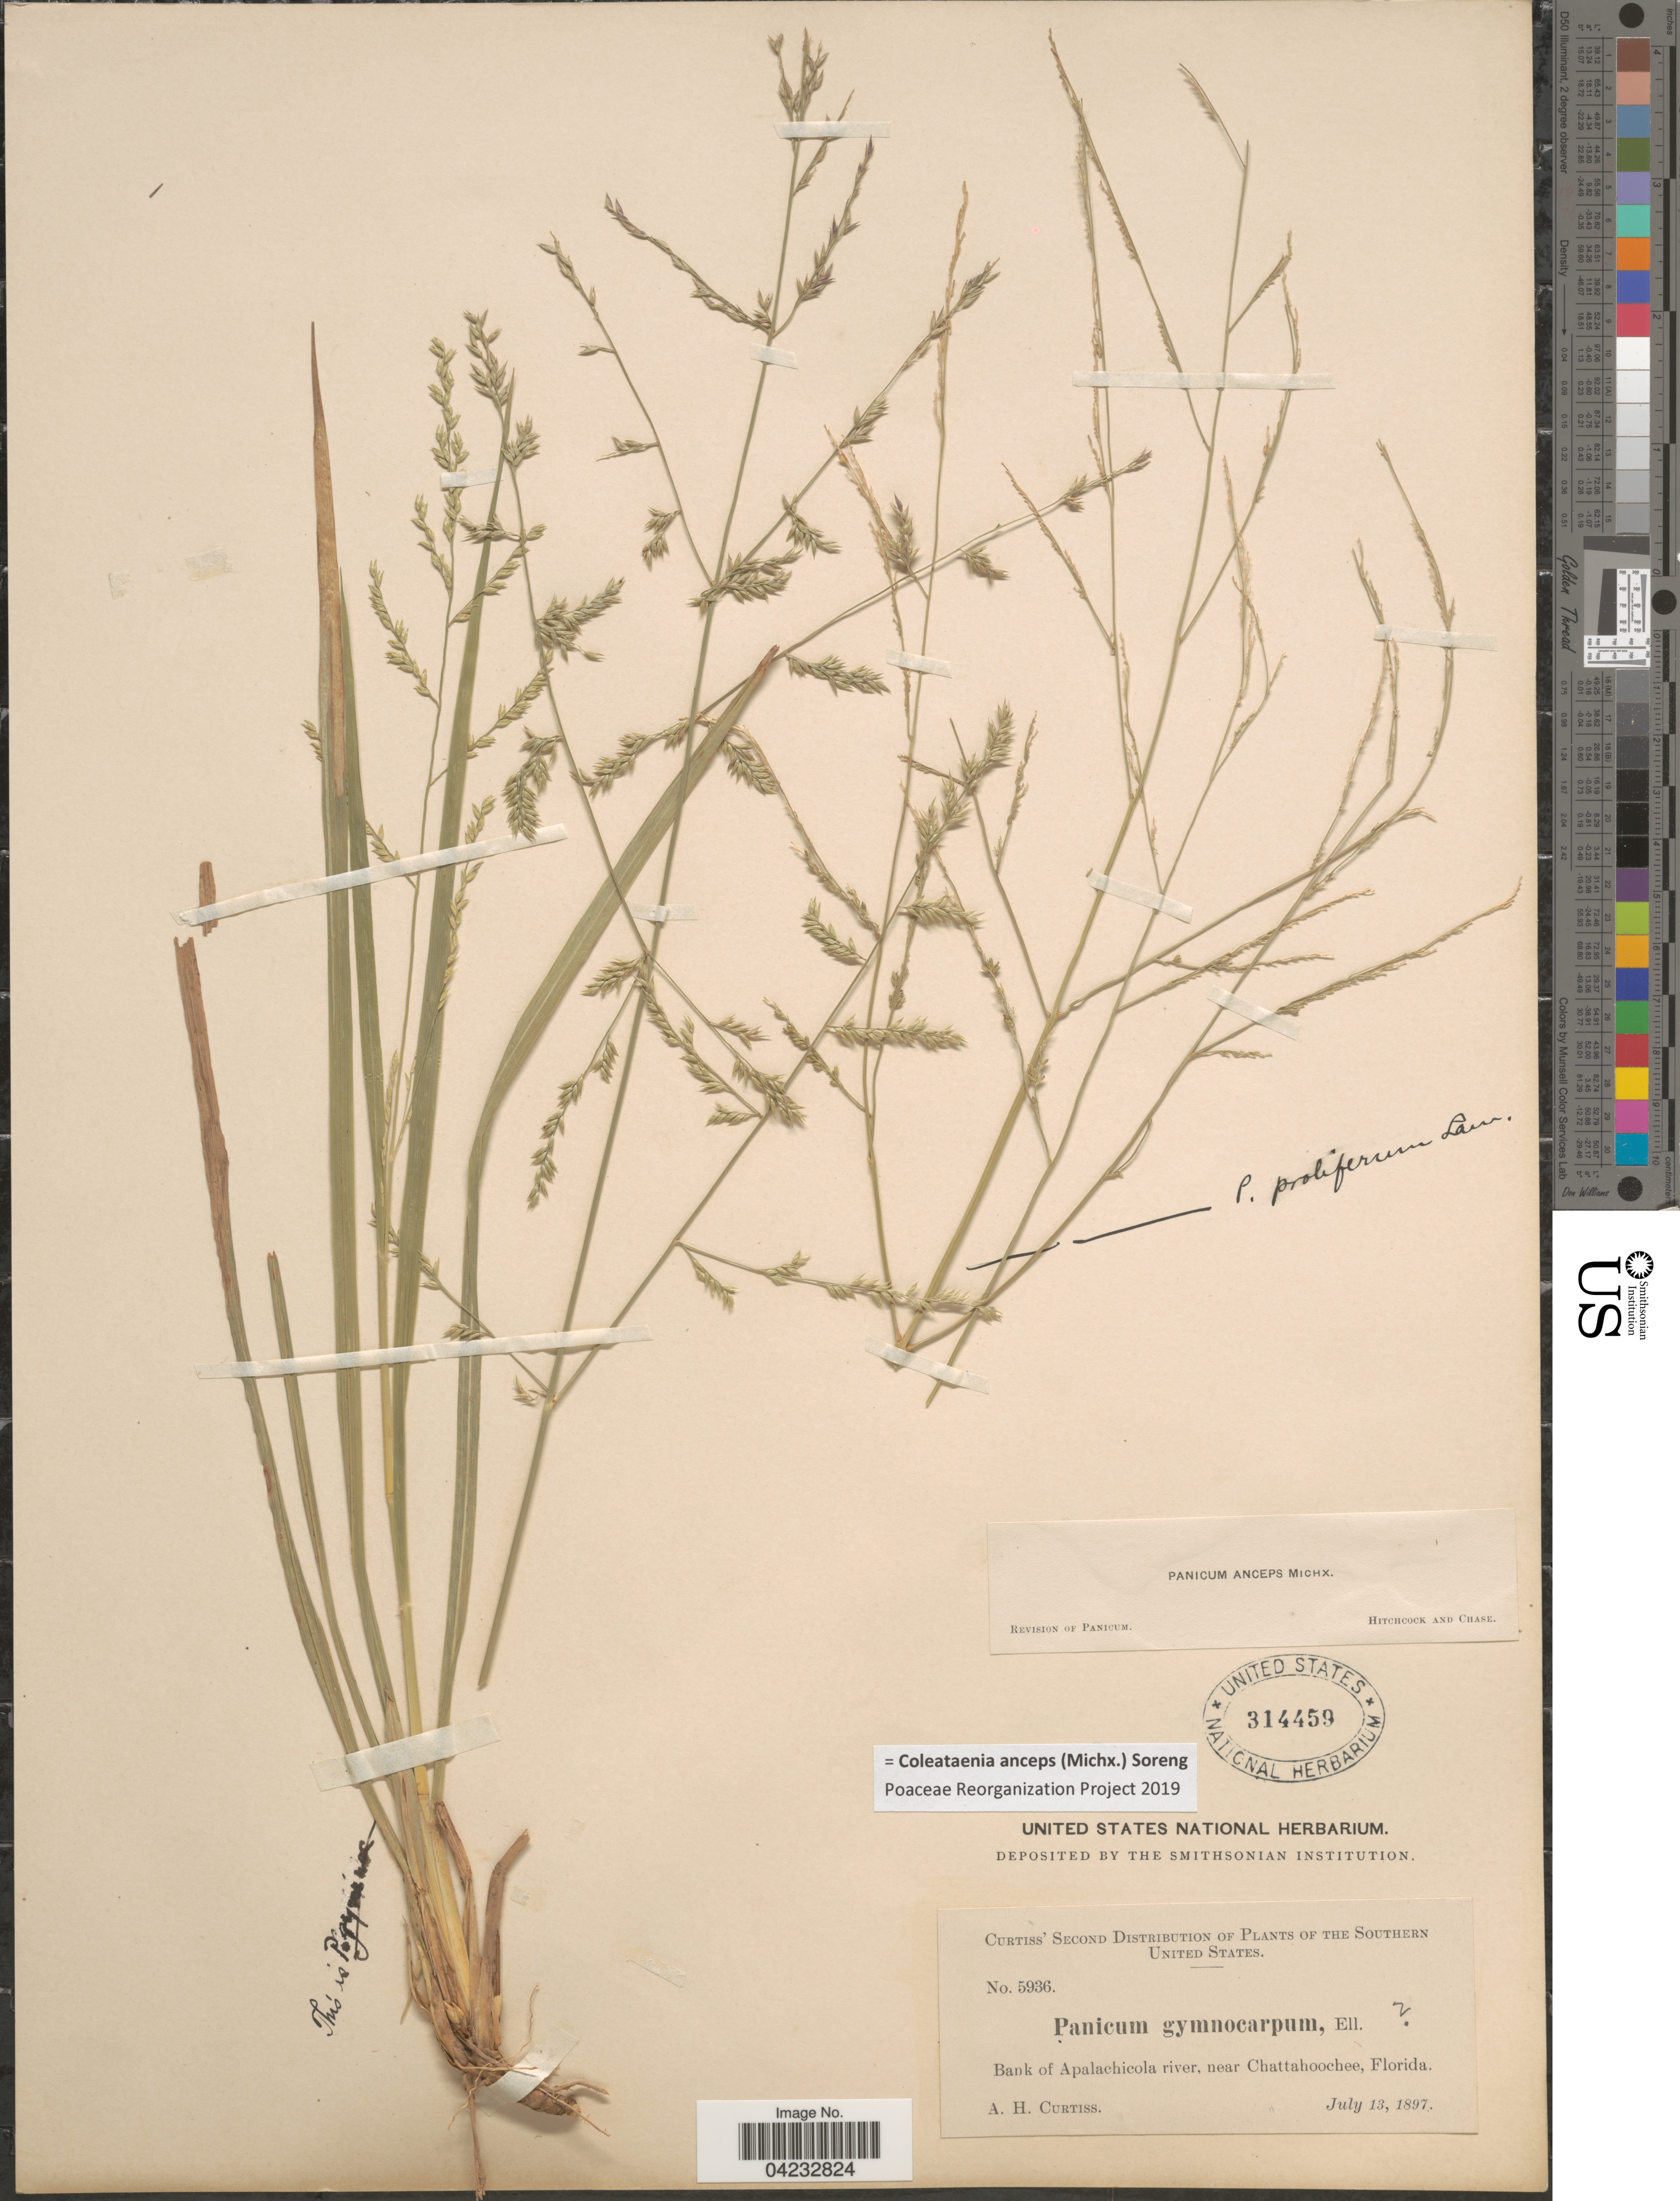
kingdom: Plantae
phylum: Tracheophyta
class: Liliopsida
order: Poales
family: Poaceae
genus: Coleataenia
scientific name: Coleataenia anceps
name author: (Michx.) Soreng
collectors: A. H. Curtiss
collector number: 5936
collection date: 1897-07-13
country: United States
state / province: Florida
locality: The Southern United States. Bank of Apalachicola river, near Chattahoochee.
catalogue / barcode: US 314459